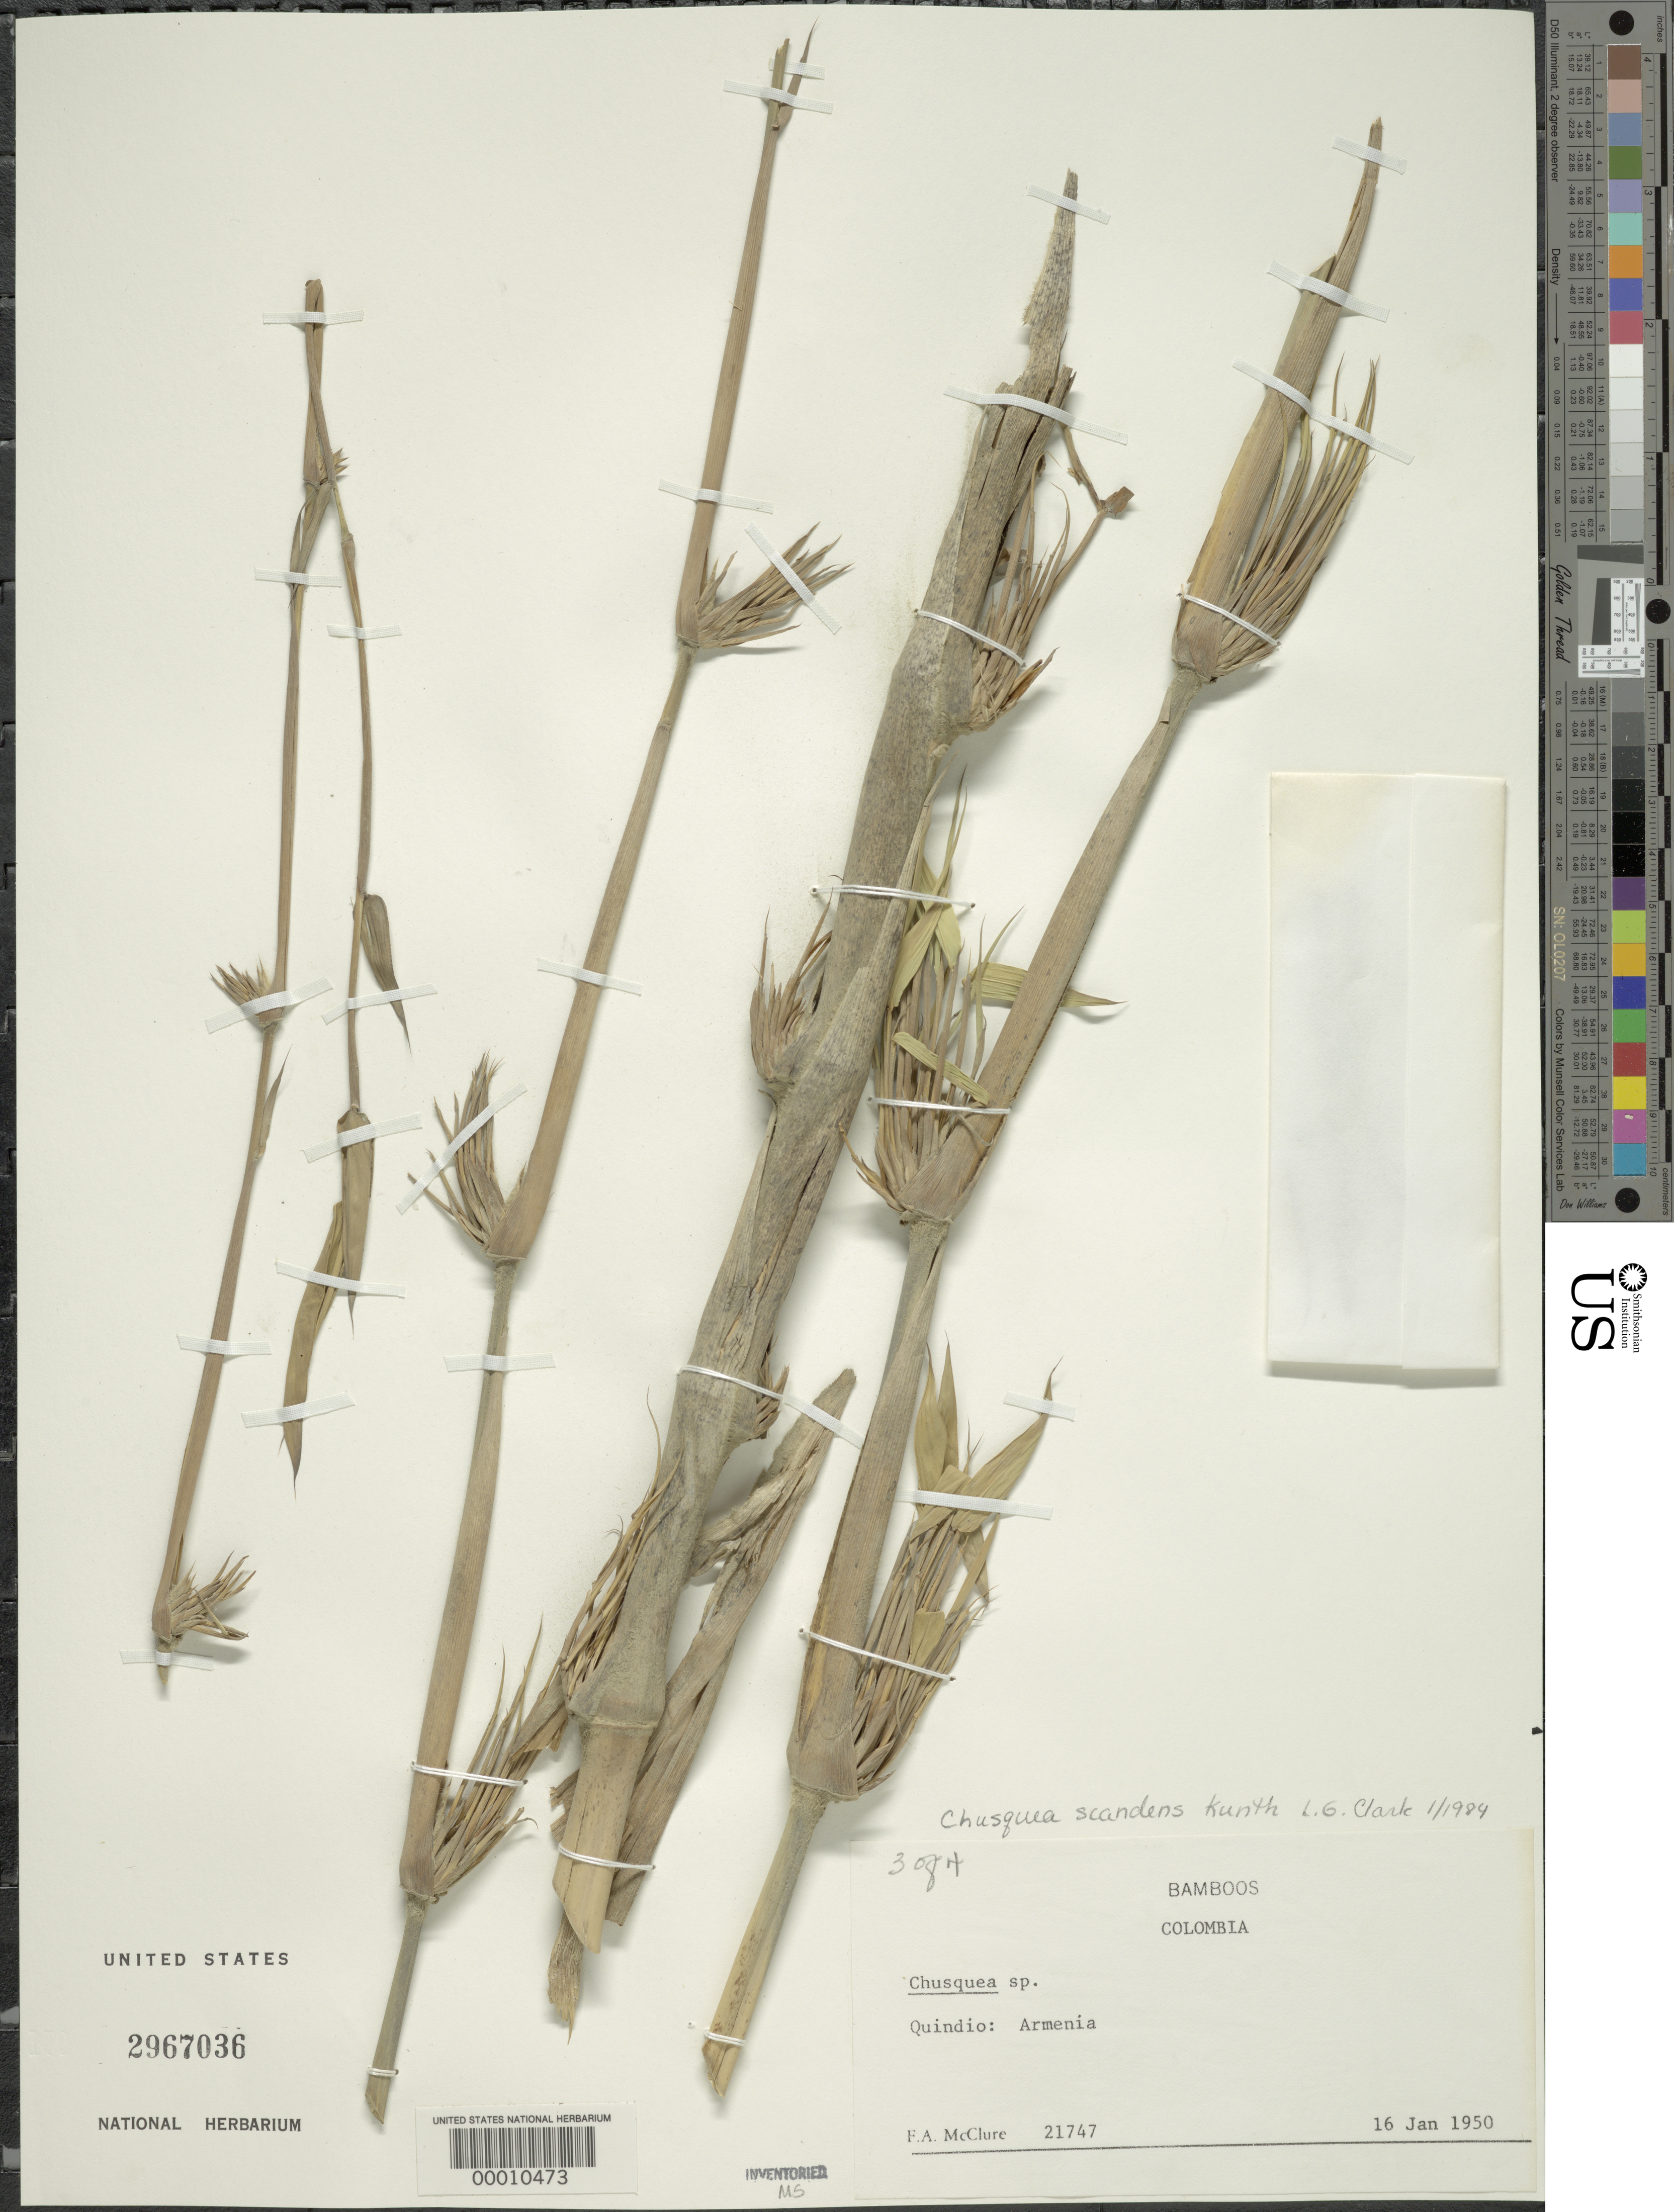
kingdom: Plantae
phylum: Tracheophyta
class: Liliopsida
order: Poales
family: Poaceae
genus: Chusquea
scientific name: Chusquea scandens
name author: Kunth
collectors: F. A. McClure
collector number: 21747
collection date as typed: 16 Jan 1950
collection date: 1950-01-16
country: Colombia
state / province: Quindío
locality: Armenia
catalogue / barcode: US 2967036